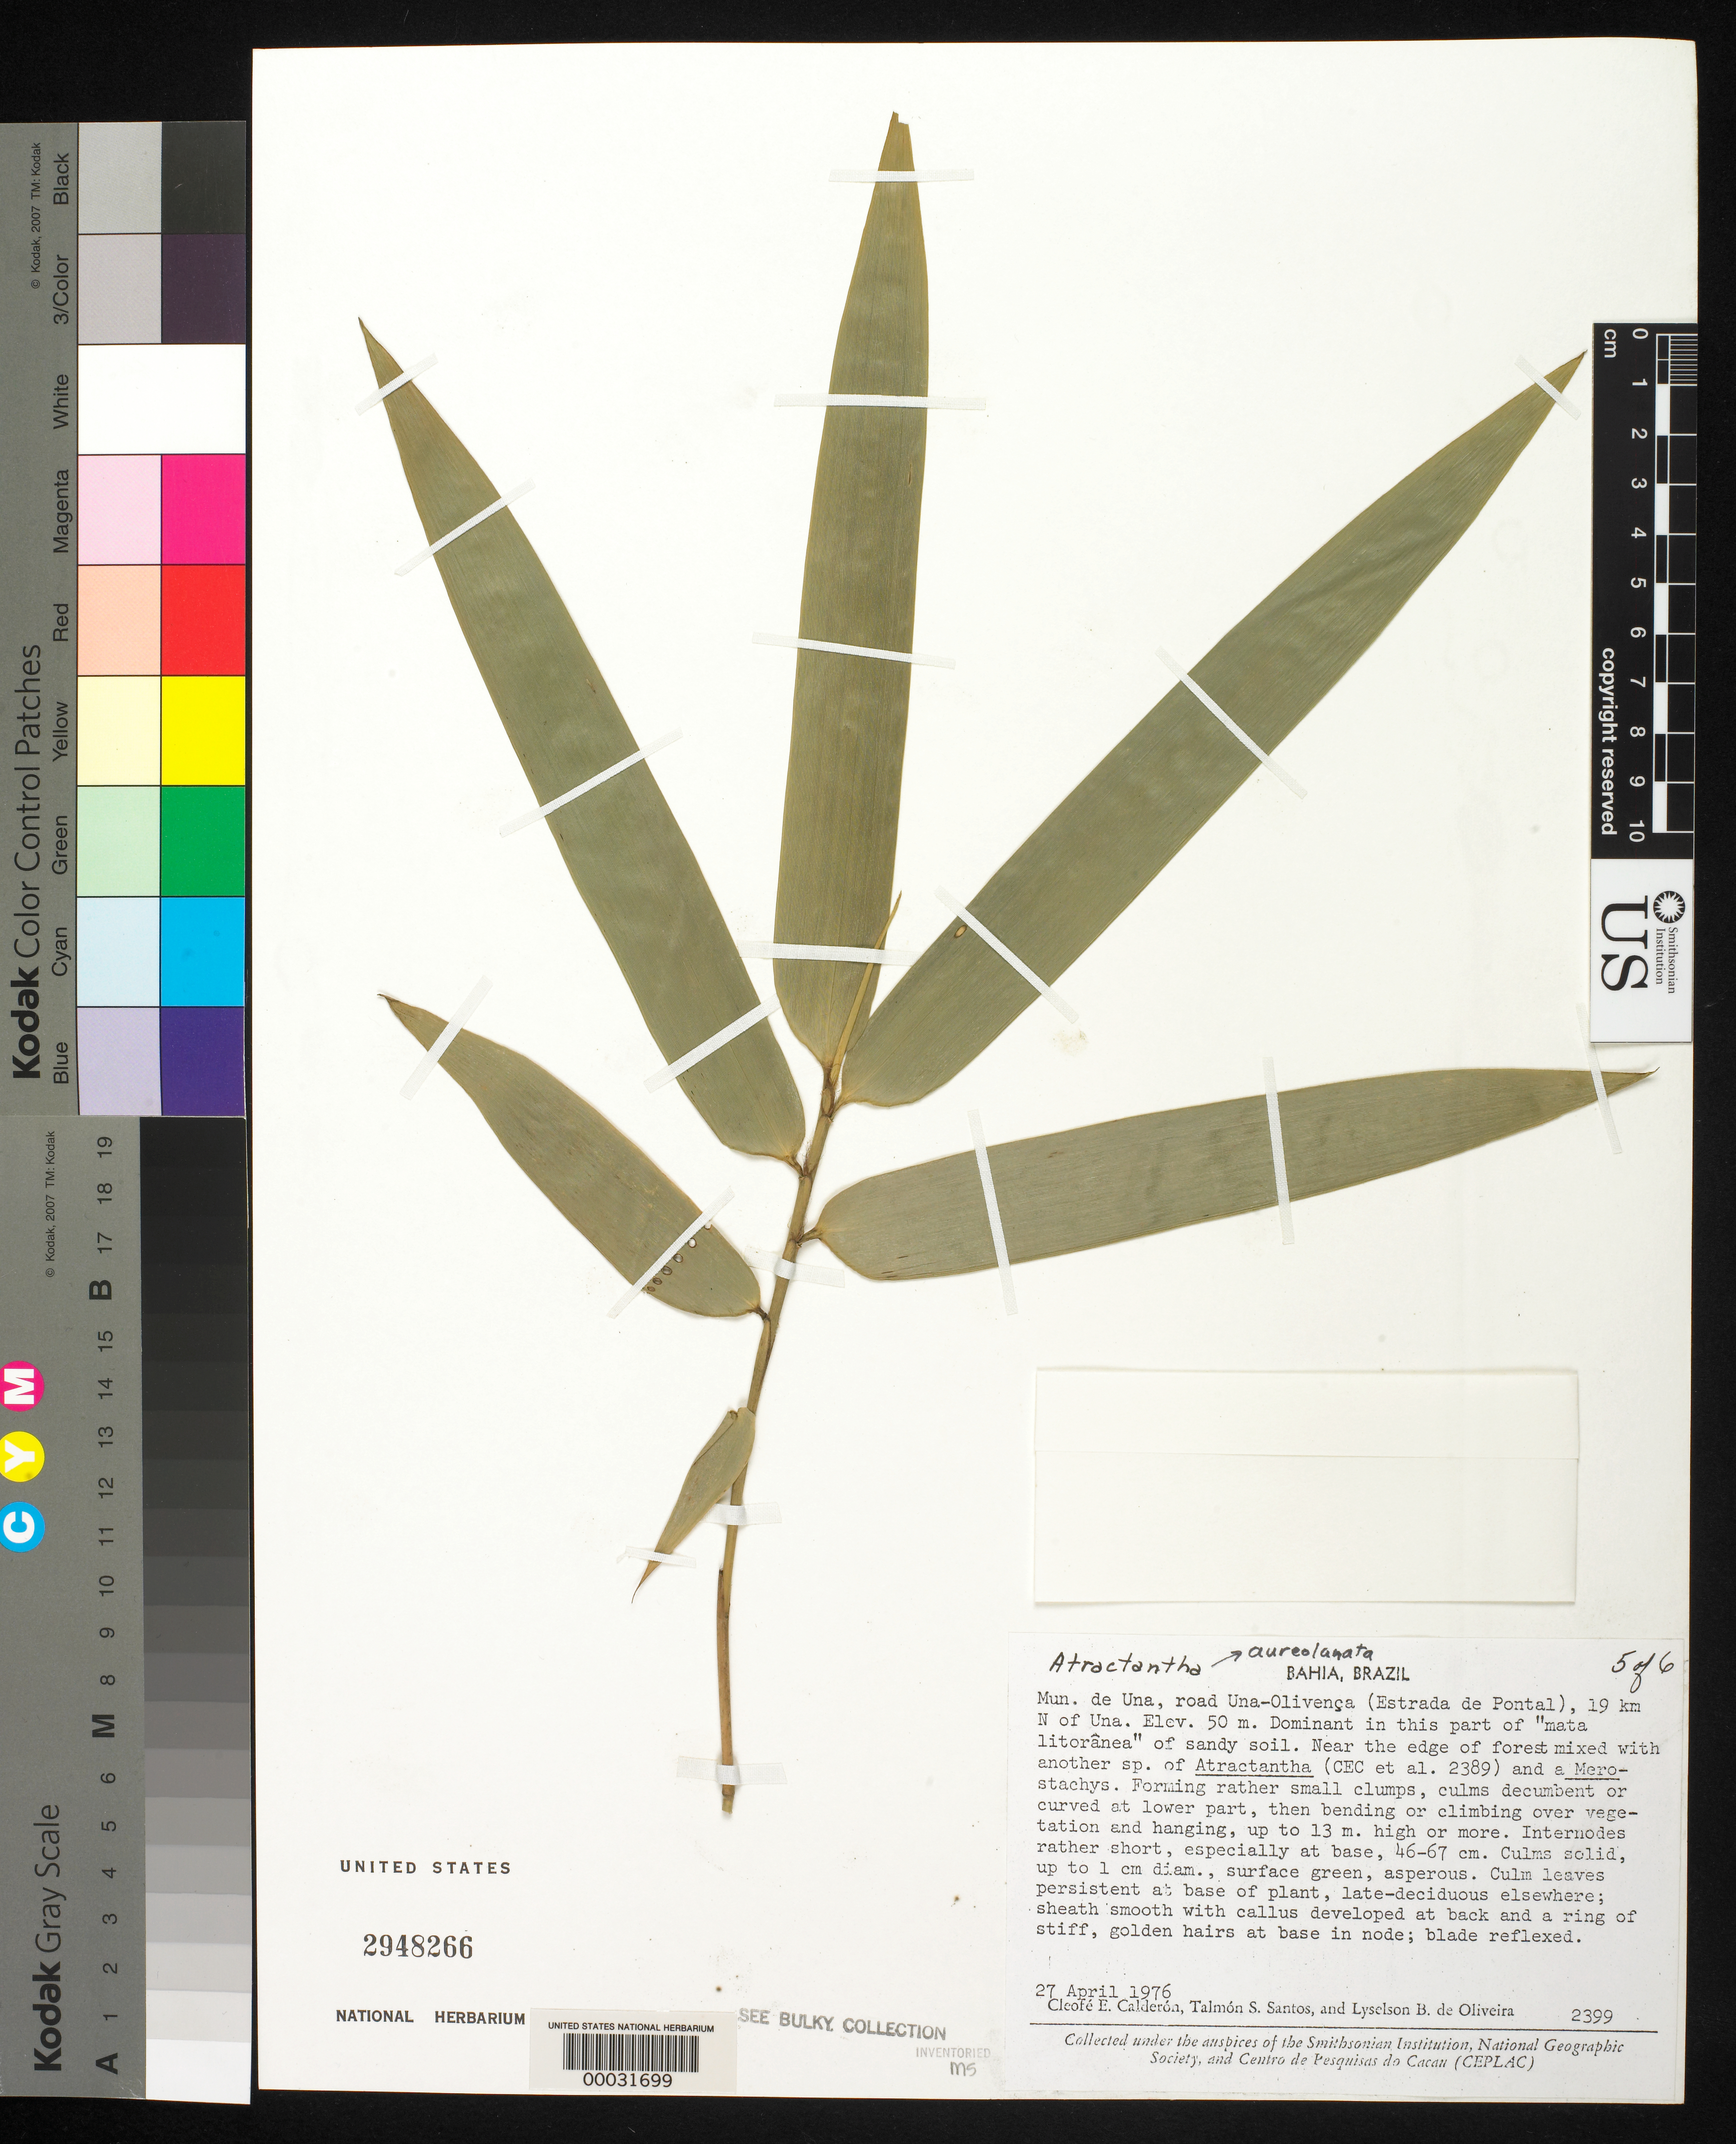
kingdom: Plantae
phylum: Tracheophyta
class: Liliopsida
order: Poales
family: Poaceae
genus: Atractantha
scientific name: Atractantha aureolanata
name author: Judz.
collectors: C. E. Calderón, T. S. Santos & L. de Oliveira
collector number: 2399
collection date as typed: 27 Apr 1976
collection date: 1976-04-27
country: Brazil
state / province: Bahia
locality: Una, olivenga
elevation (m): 50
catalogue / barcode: US 2948266